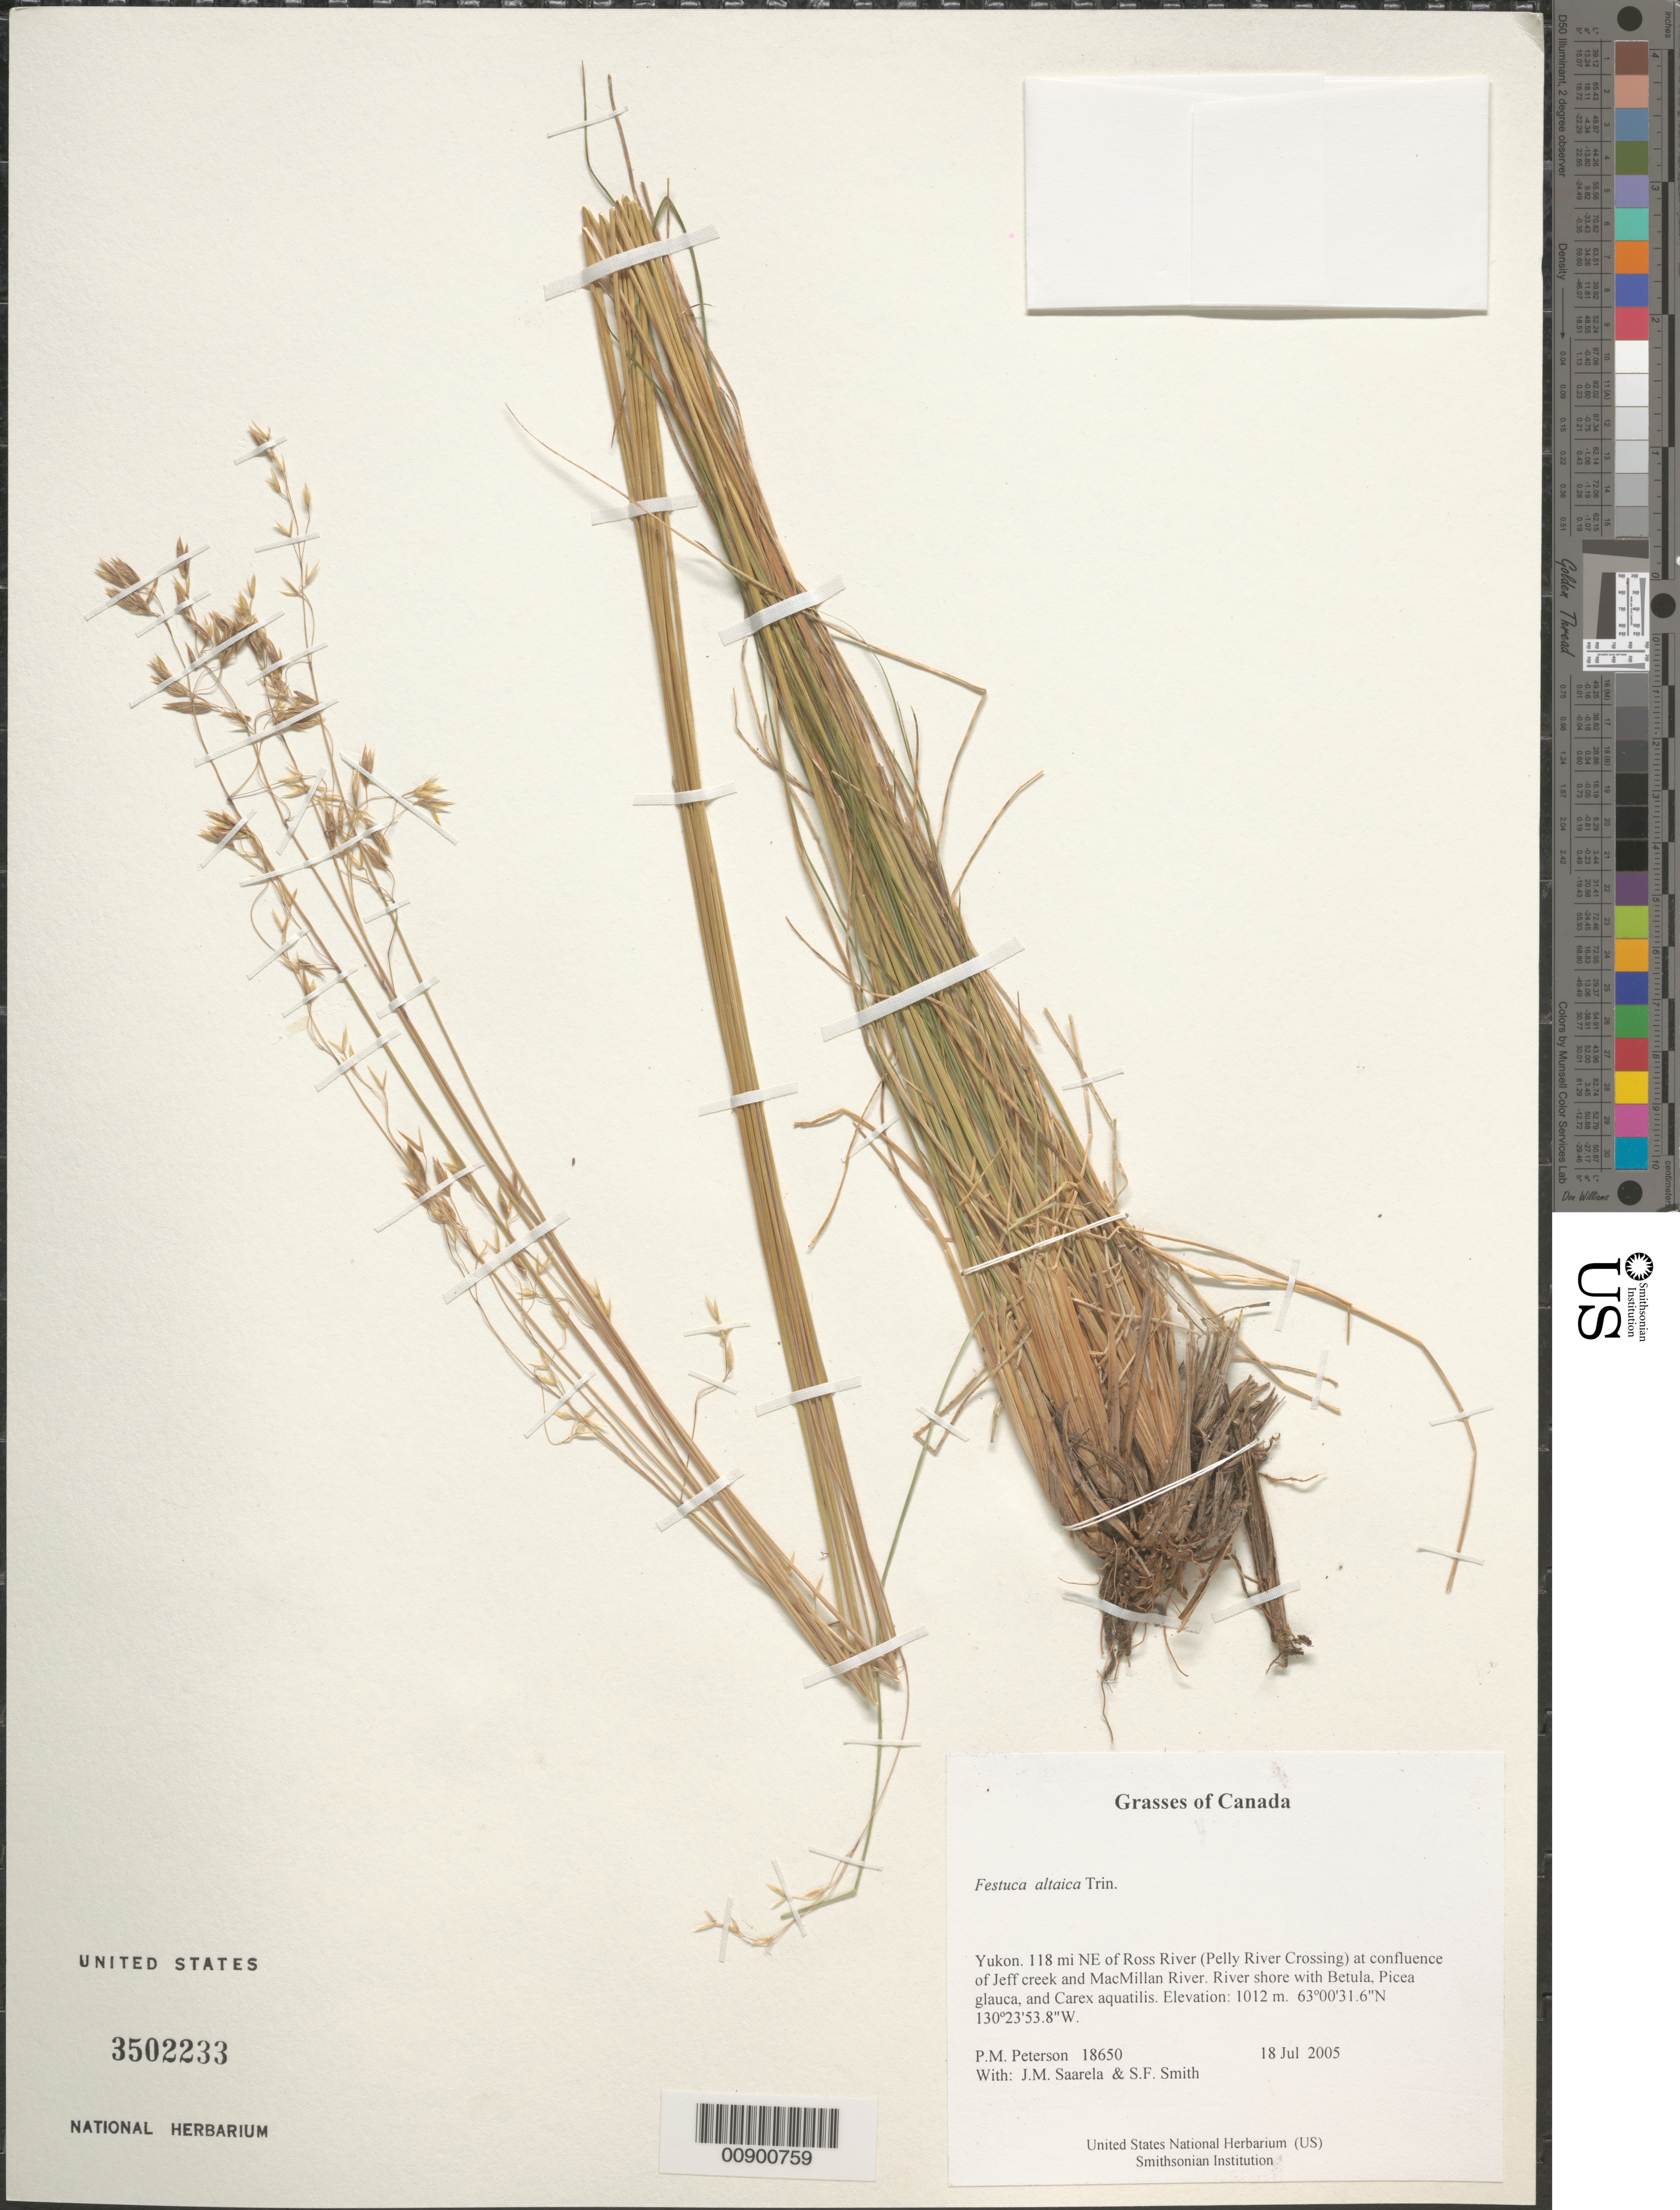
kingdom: Plantae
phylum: Tracheophyta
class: Liliopsida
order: Poales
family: Poaceae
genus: Festuca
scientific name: Festuca altaica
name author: Trin.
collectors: P. M. Peterson, J. Saarela & S.F. Smith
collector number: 18650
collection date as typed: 18 Jul 2004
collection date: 2004-07-18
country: Canada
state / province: Yukon Territory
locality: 118 mi NE of Ross River (Pelly River Crossing) at confluence of Jeff creek and MacMillan River. River shore with Betula, Picea glauca, and Carex aquatilis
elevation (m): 1012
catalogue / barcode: US 3502233